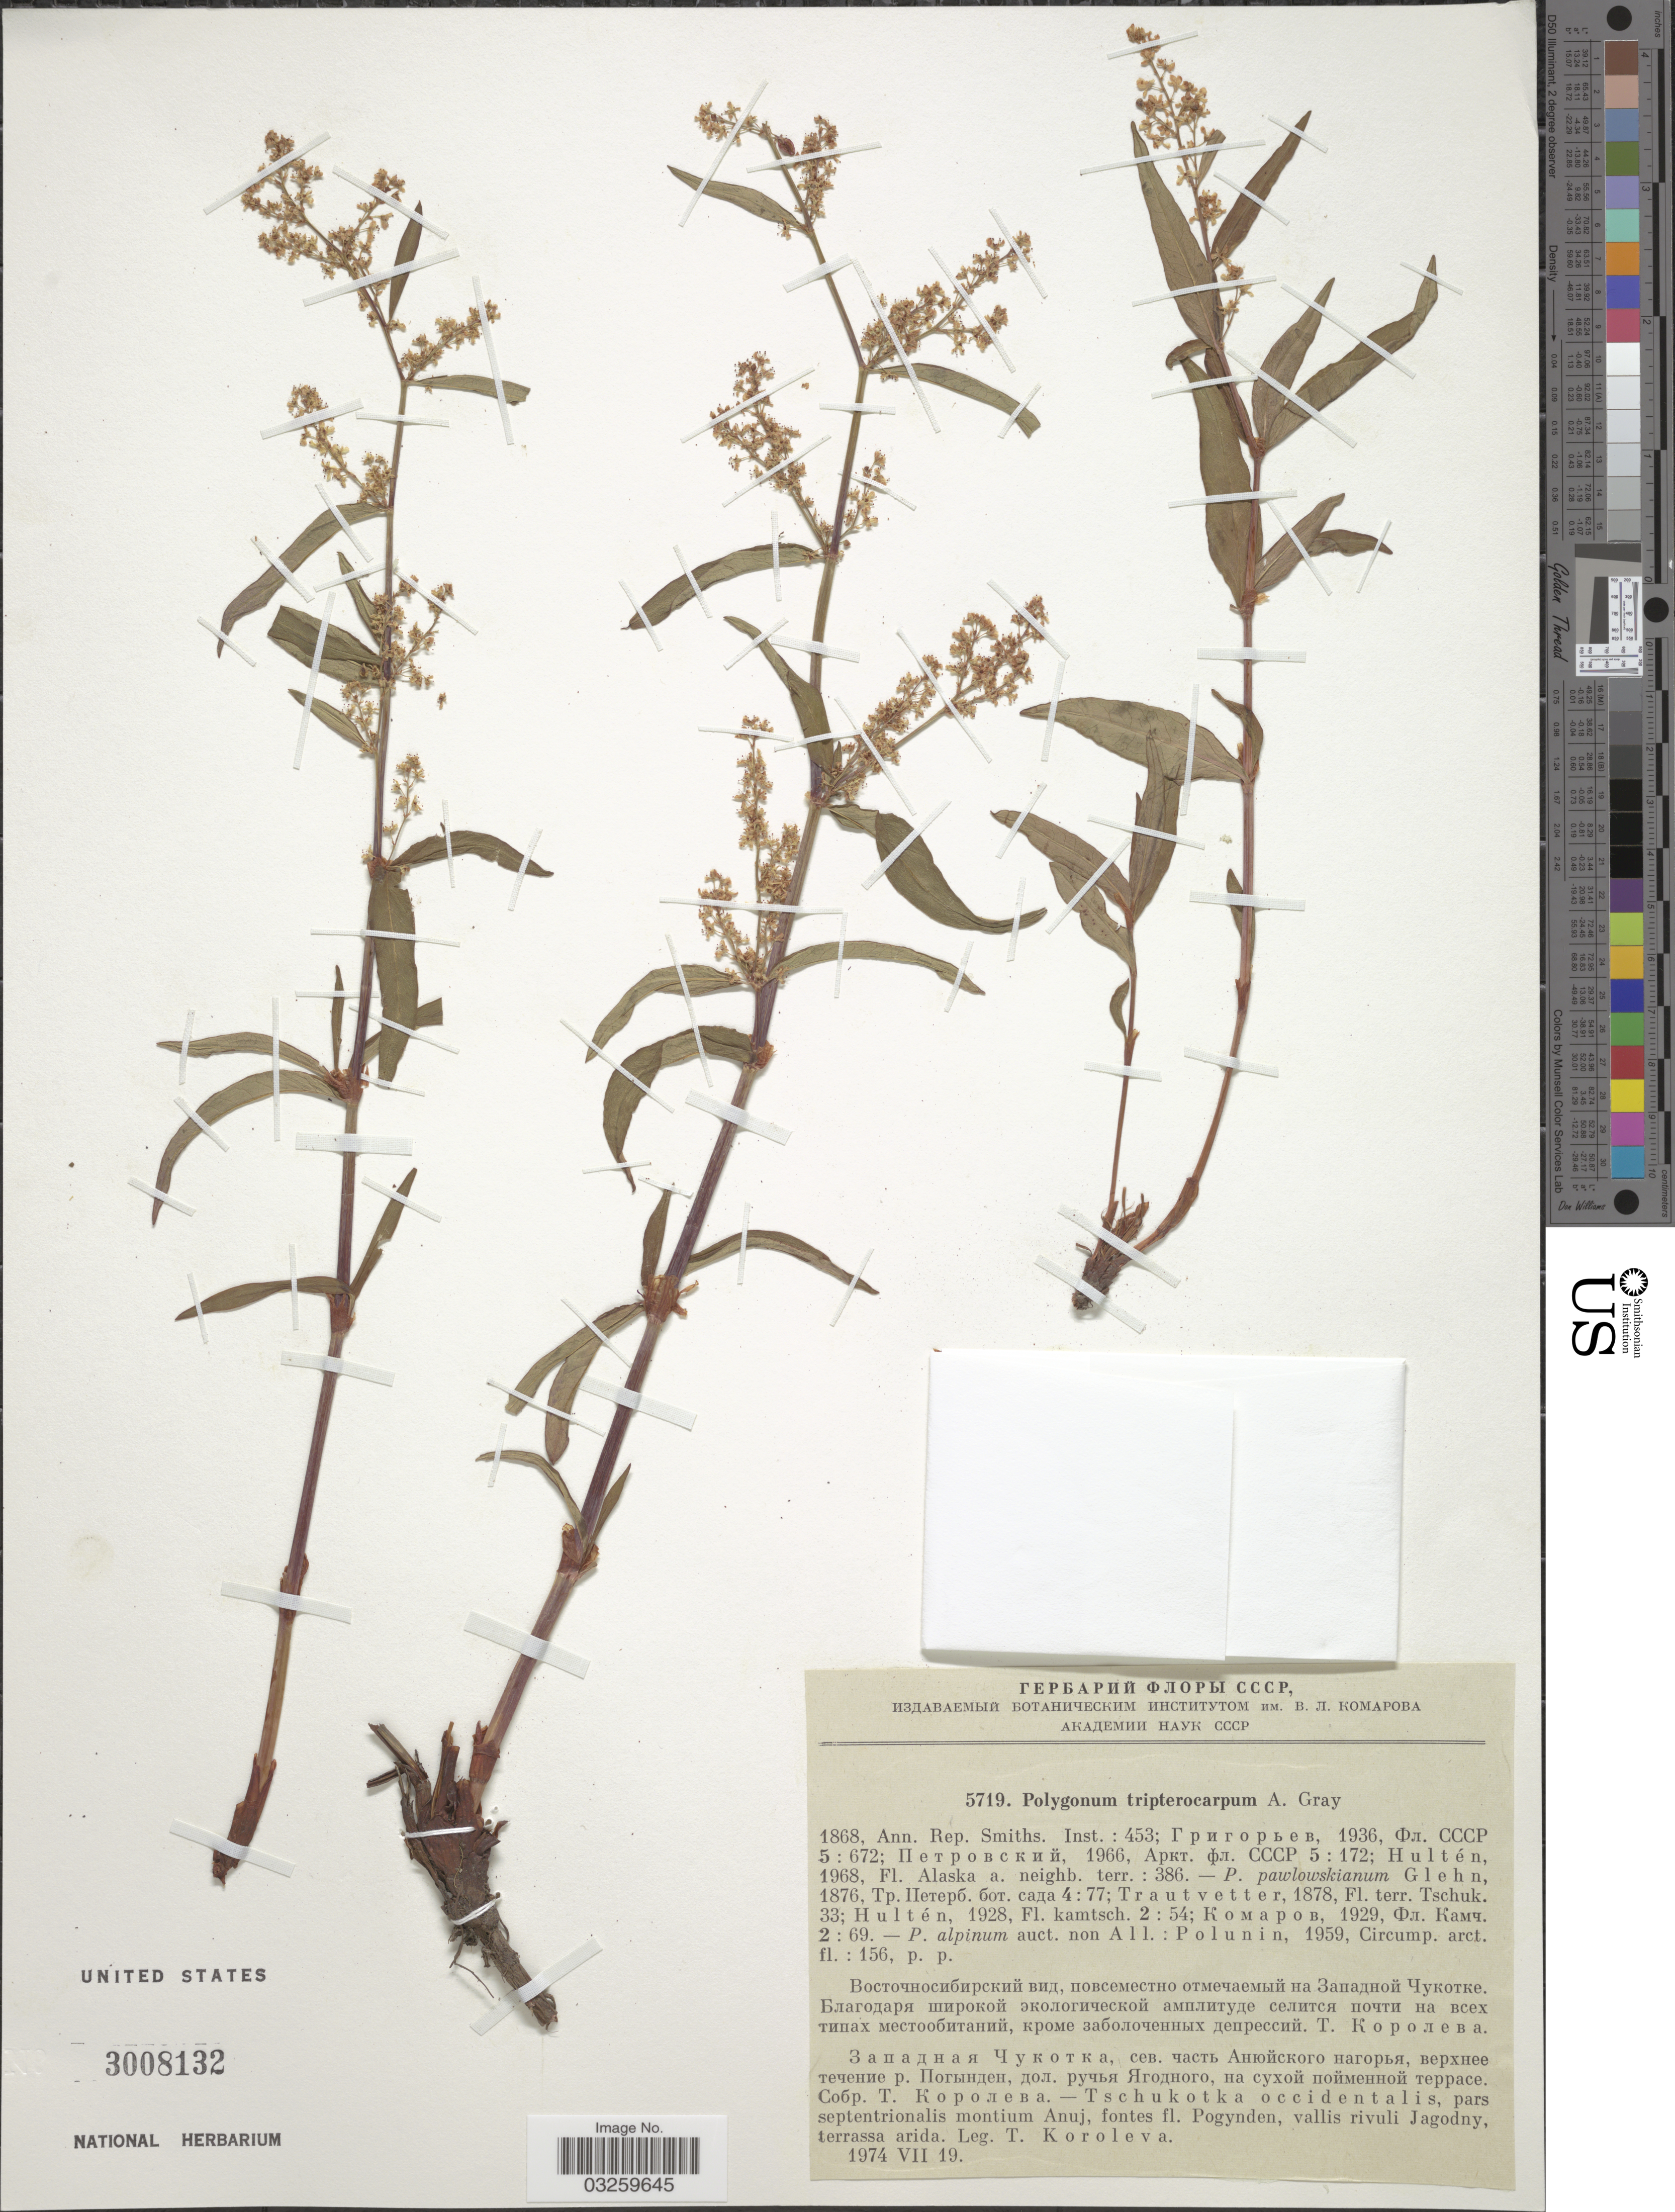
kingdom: Plantae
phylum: Tracheophyta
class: Magnoliopsida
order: Caryophyllales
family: Polygonaceae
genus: Koenigia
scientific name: Koenigia tripterocarpa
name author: (A. Gray) T.M. Schust. & Reveal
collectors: T. Koroleva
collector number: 5719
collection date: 1974-07-19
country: Russian Federation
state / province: Chukotka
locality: Tschukotka occidentalis, pars septentrionalis montium Anuj, fontes fl. Pogynden, vallis rivuli Jagodny, terrassa arida.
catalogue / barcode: US 3008132